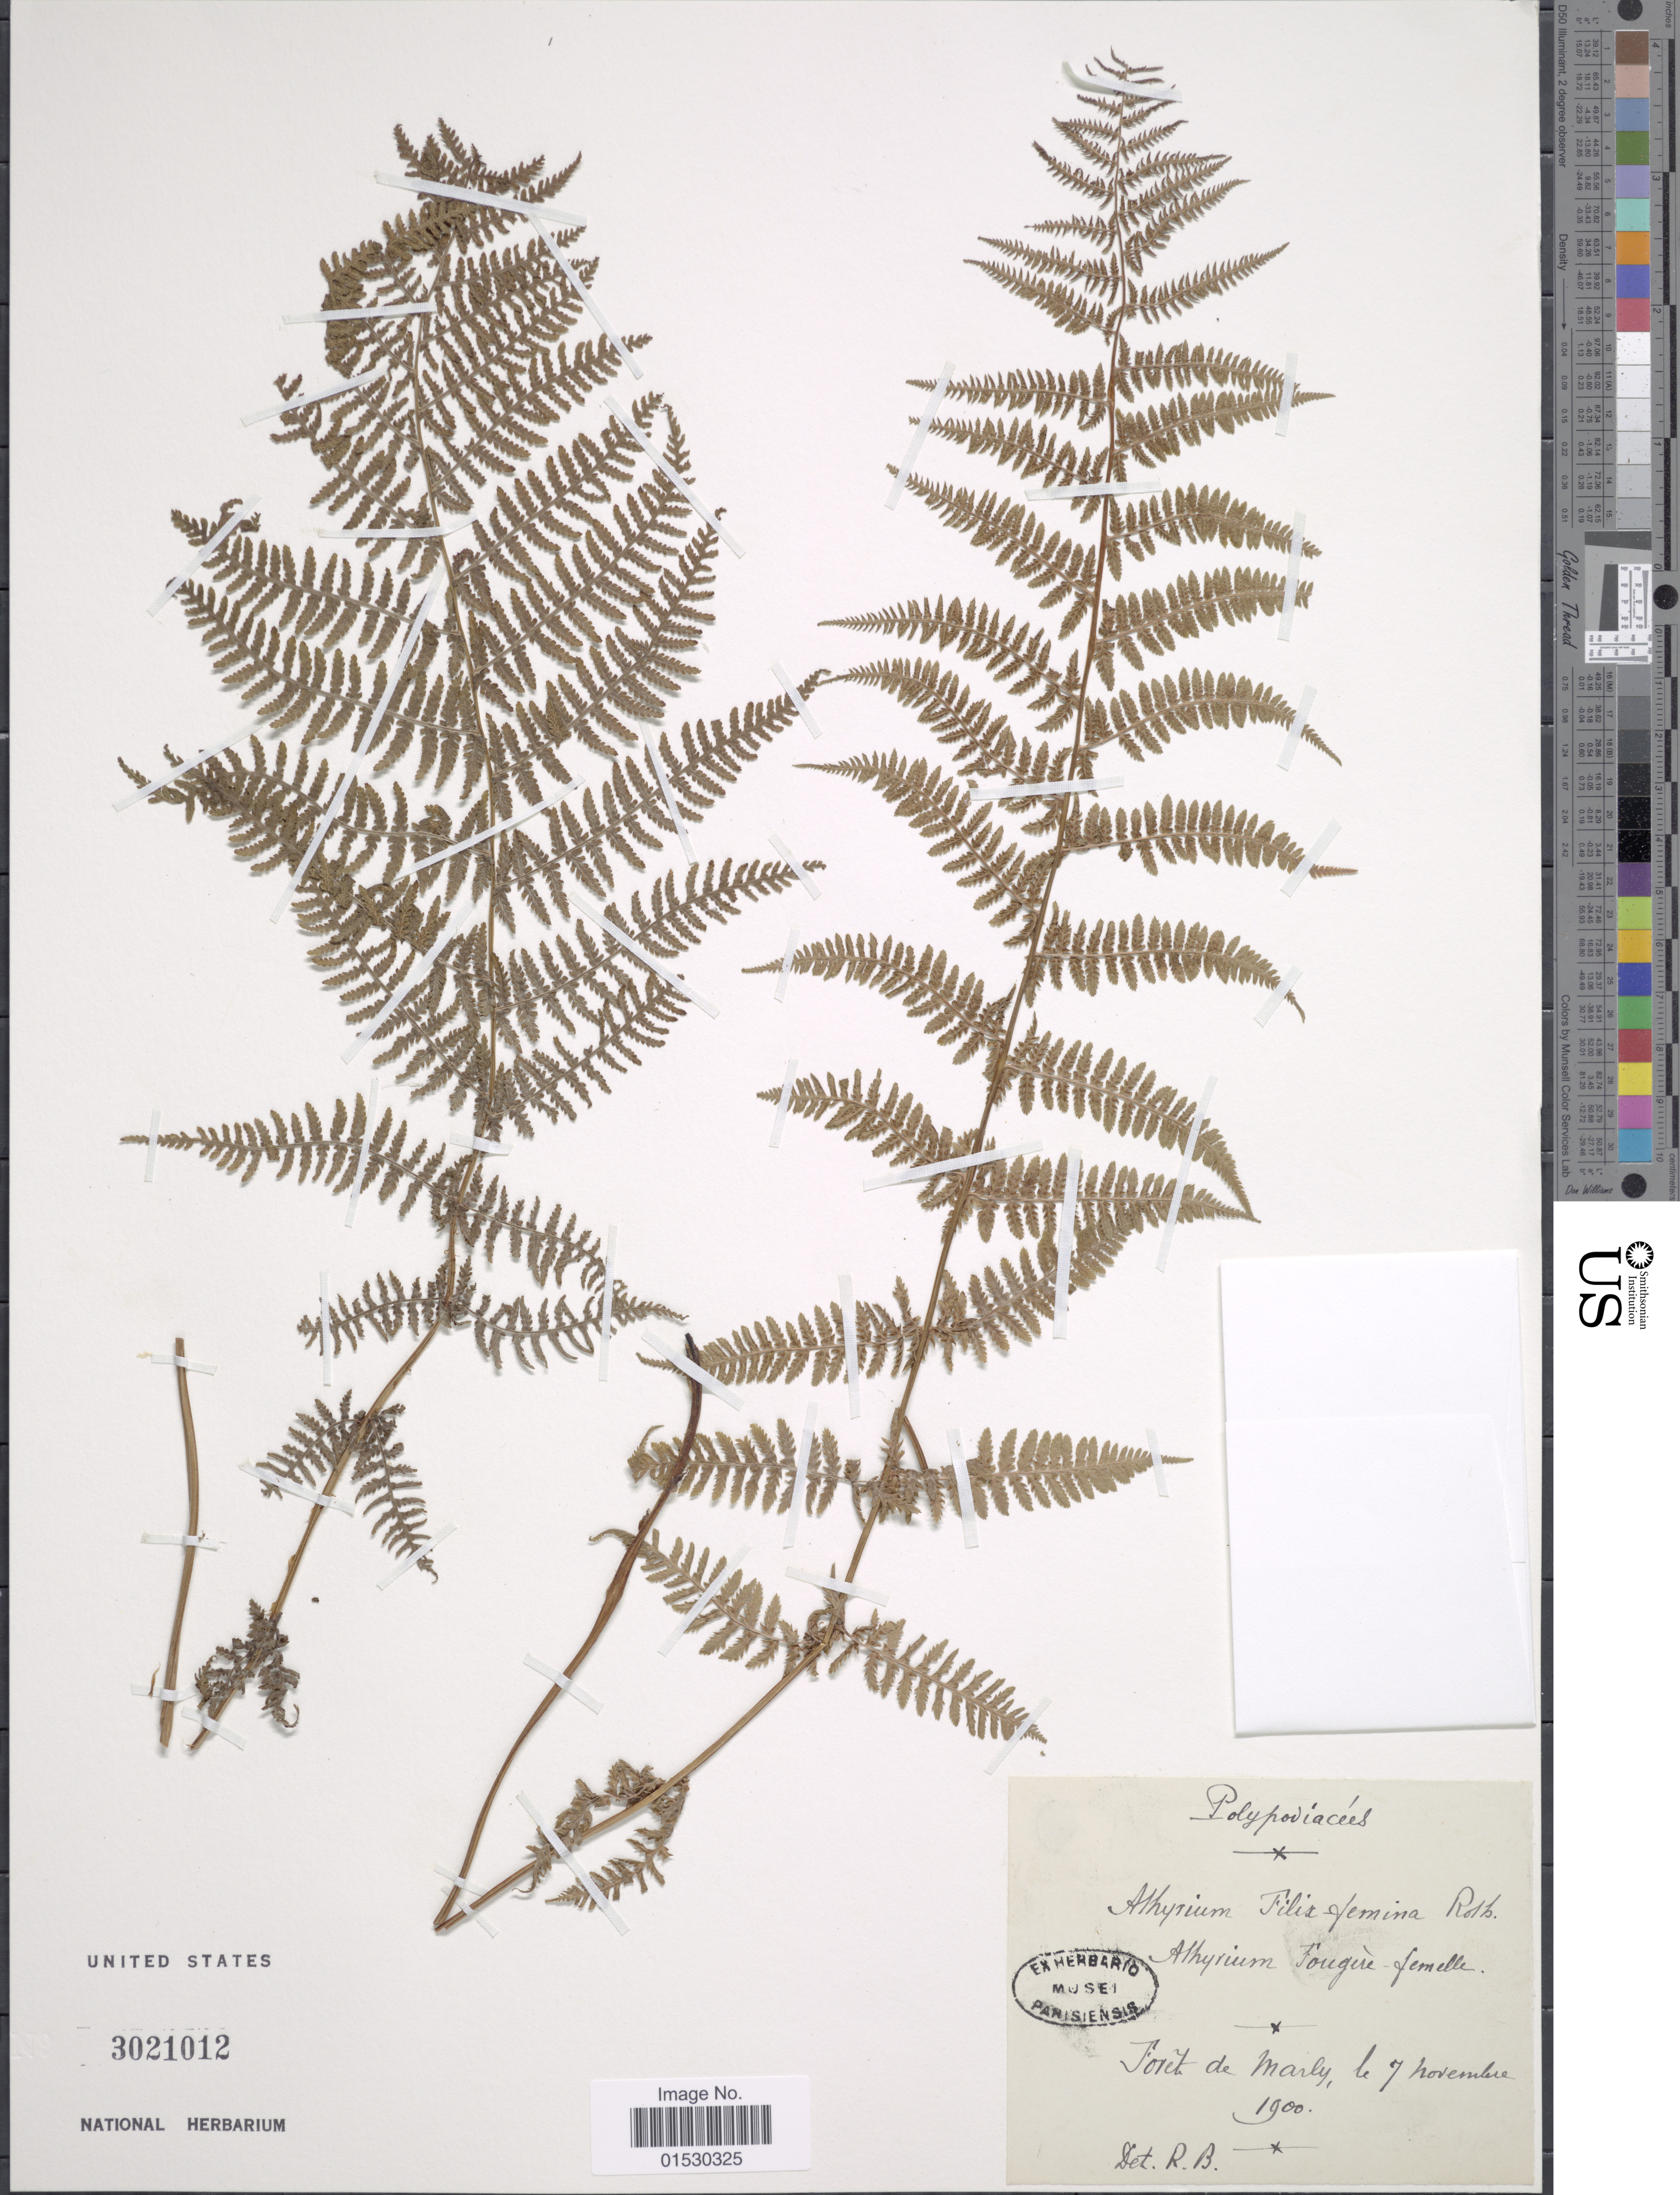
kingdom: Plantae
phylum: Tracheophyta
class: Polypodiopsida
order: Polypodiales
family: Athyriaceae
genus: Athyrium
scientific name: Athyrium filix-femina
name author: (L.) Roth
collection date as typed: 7 Novembre 1900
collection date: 1900-11-07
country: France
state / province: Île-de-France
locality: Forest de Marly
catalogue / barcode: US 3021012